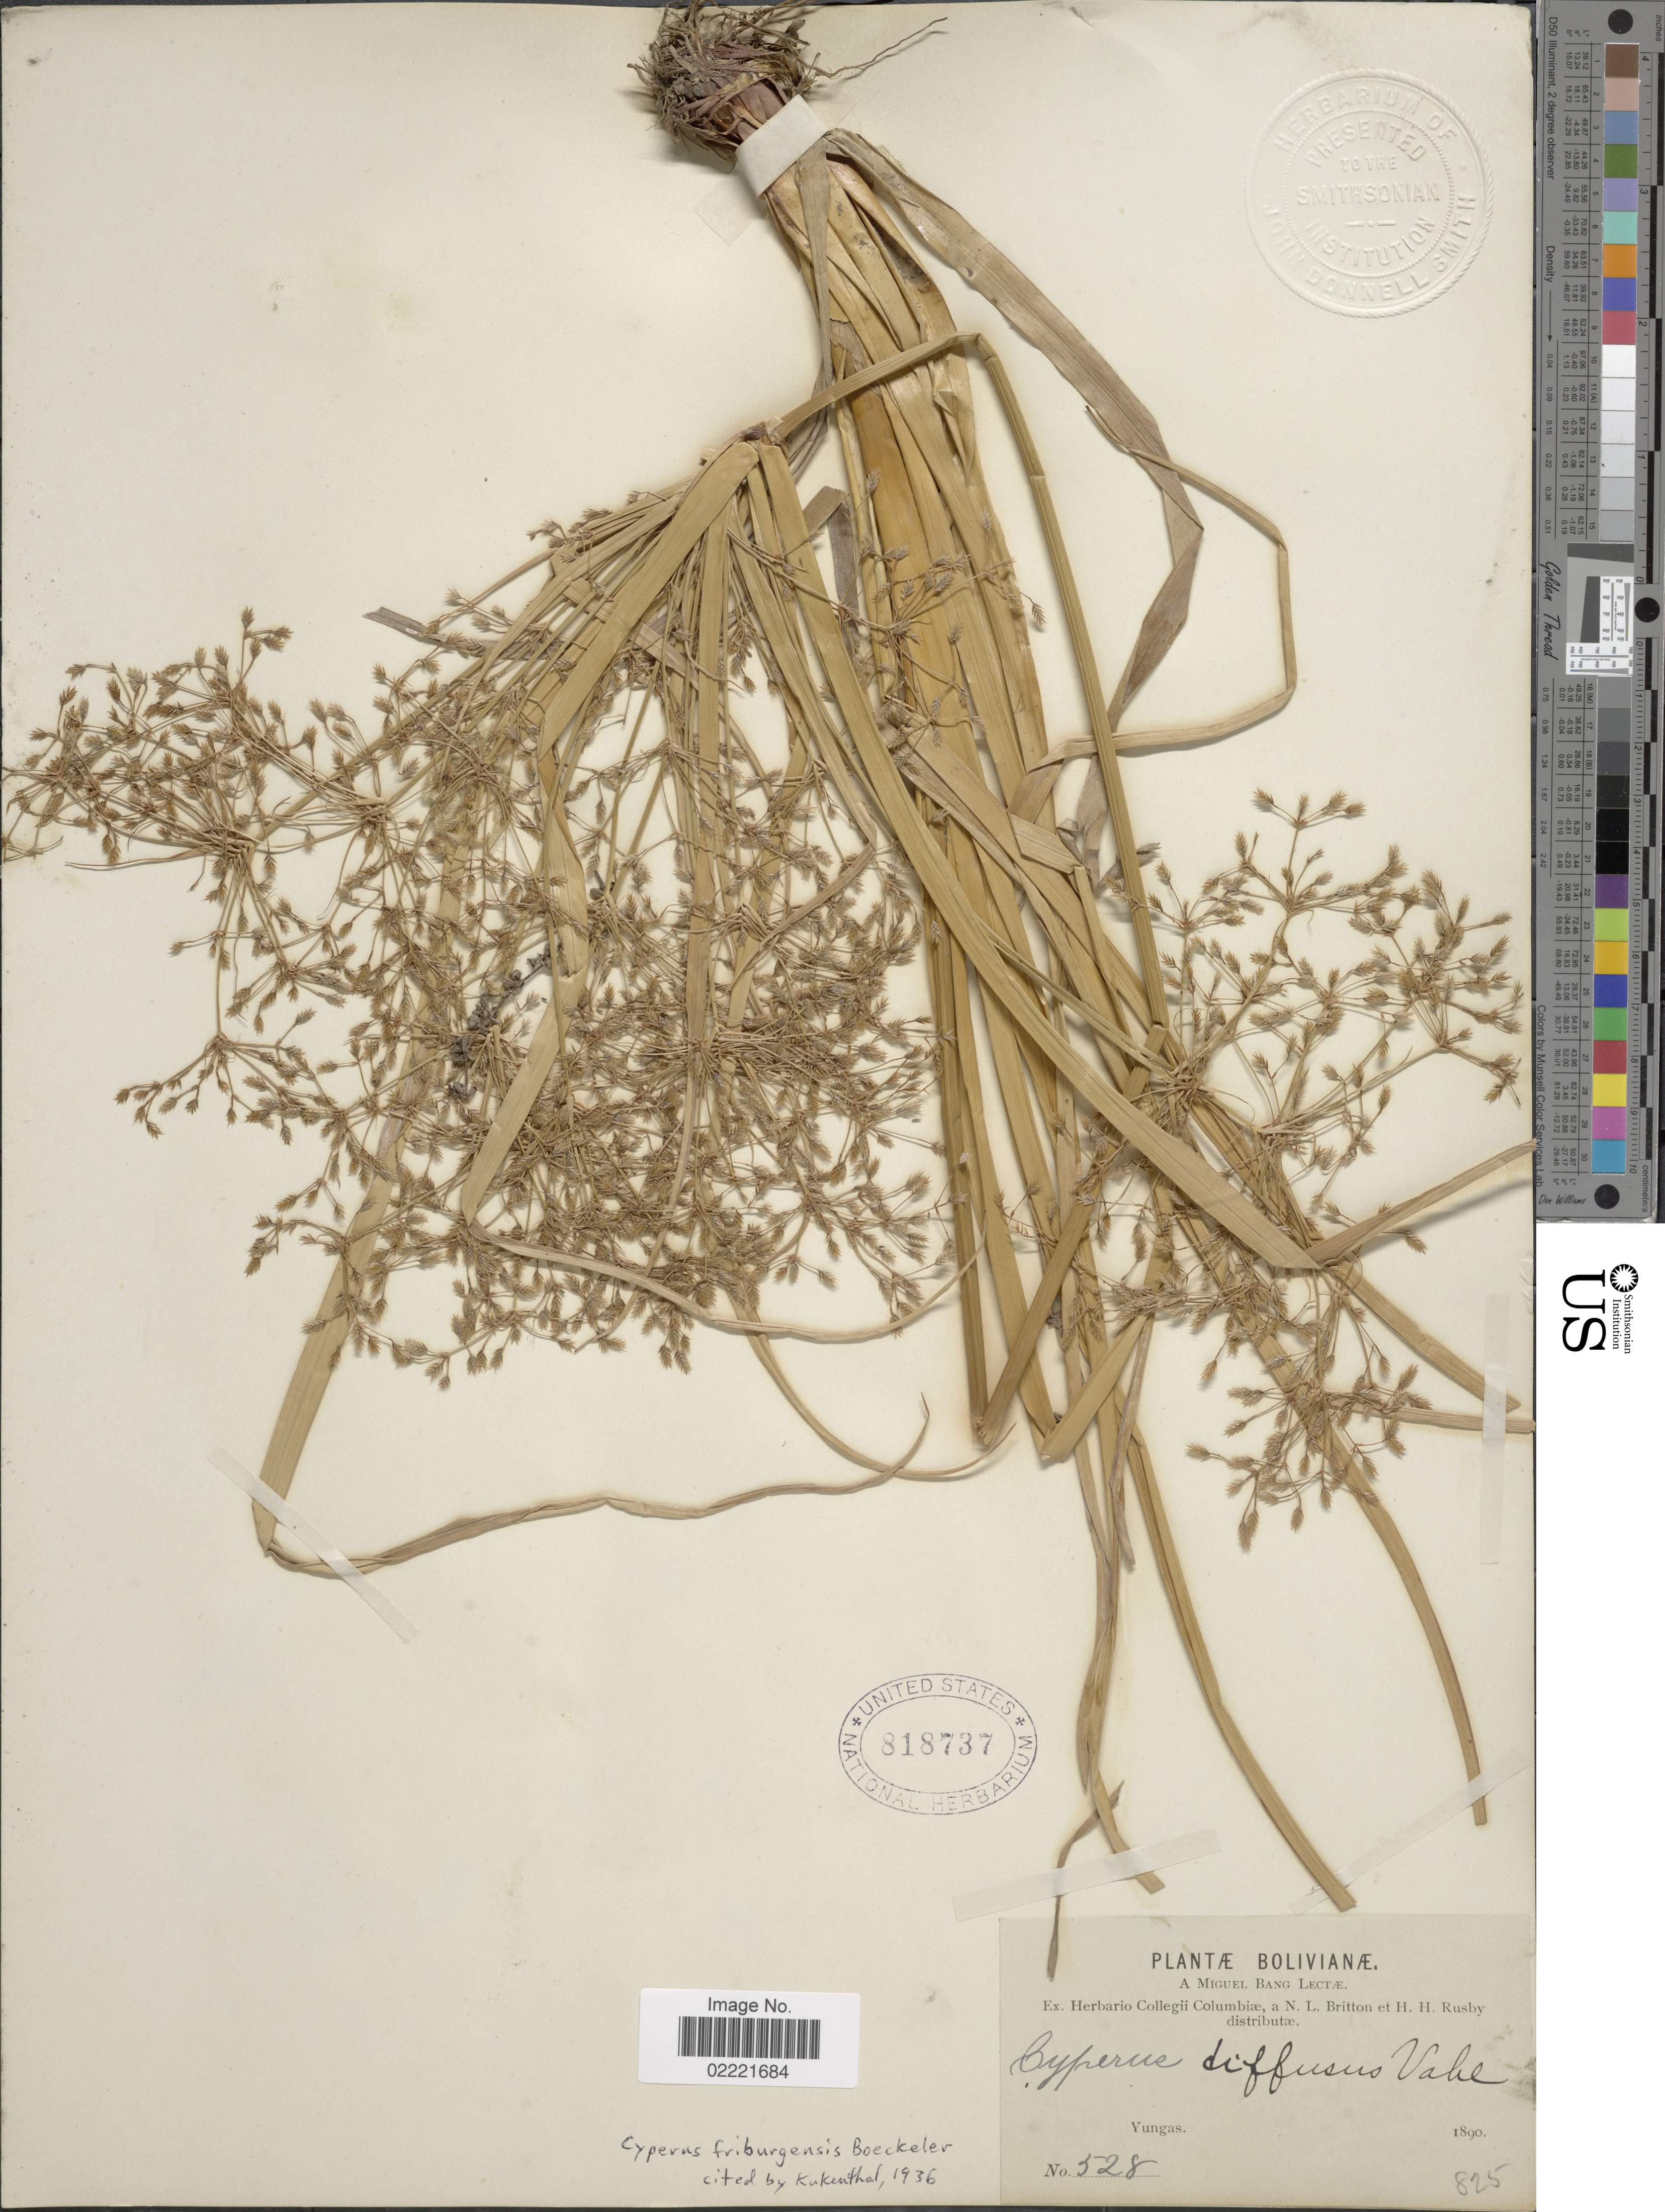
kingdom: Plantae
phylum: Tracheophyta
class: Liliopsida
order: Poales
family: Cyperaceae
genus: Cyperus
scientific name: Cyperus friburgensis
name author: Boeckeler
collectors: M. Bang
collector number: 528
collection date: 1890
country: Bolivia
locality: Yungas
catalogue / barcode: US 818737